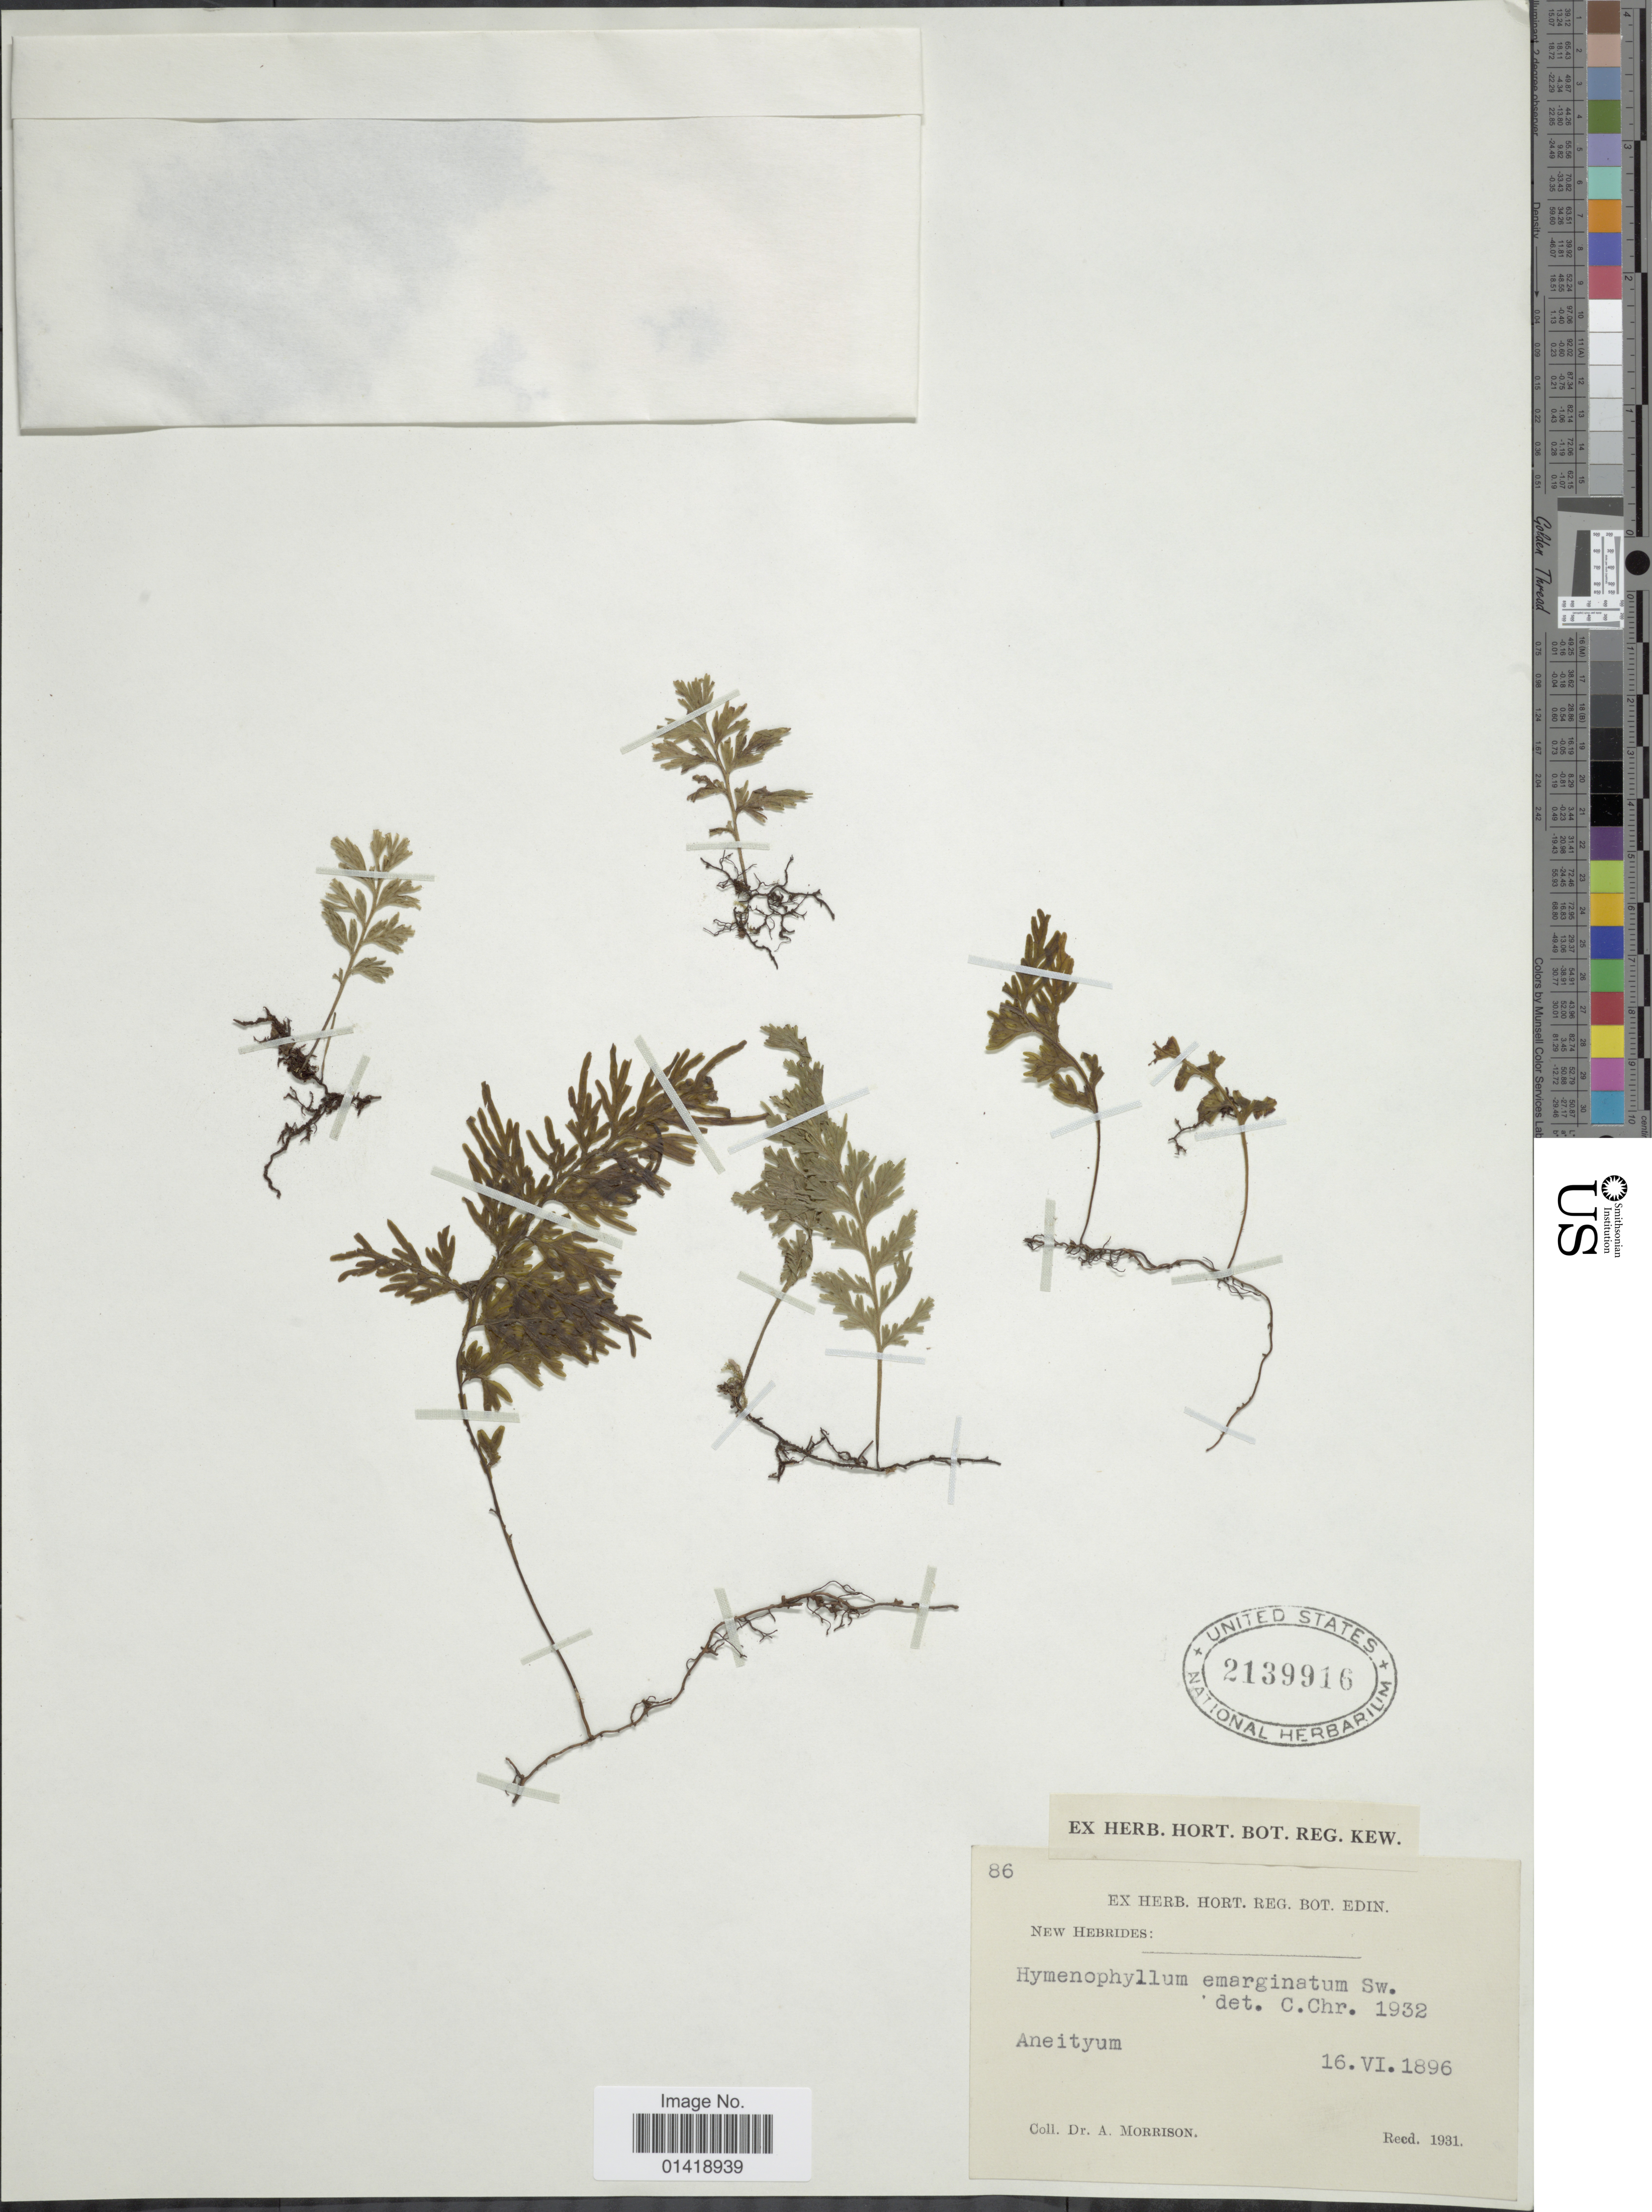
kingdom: Plantae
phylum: Tracheophyta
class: Polypodiopsida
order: Hymenophyllales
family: Hymenophyllaceae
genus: Hymenophyllum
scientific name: Hymenophyllum emarginatum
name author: Sw.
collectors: A. Morrison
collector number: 86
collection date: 1896-06-16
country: Vanuatu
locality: Aneityum, New Hebrides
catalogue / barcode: US 2139916